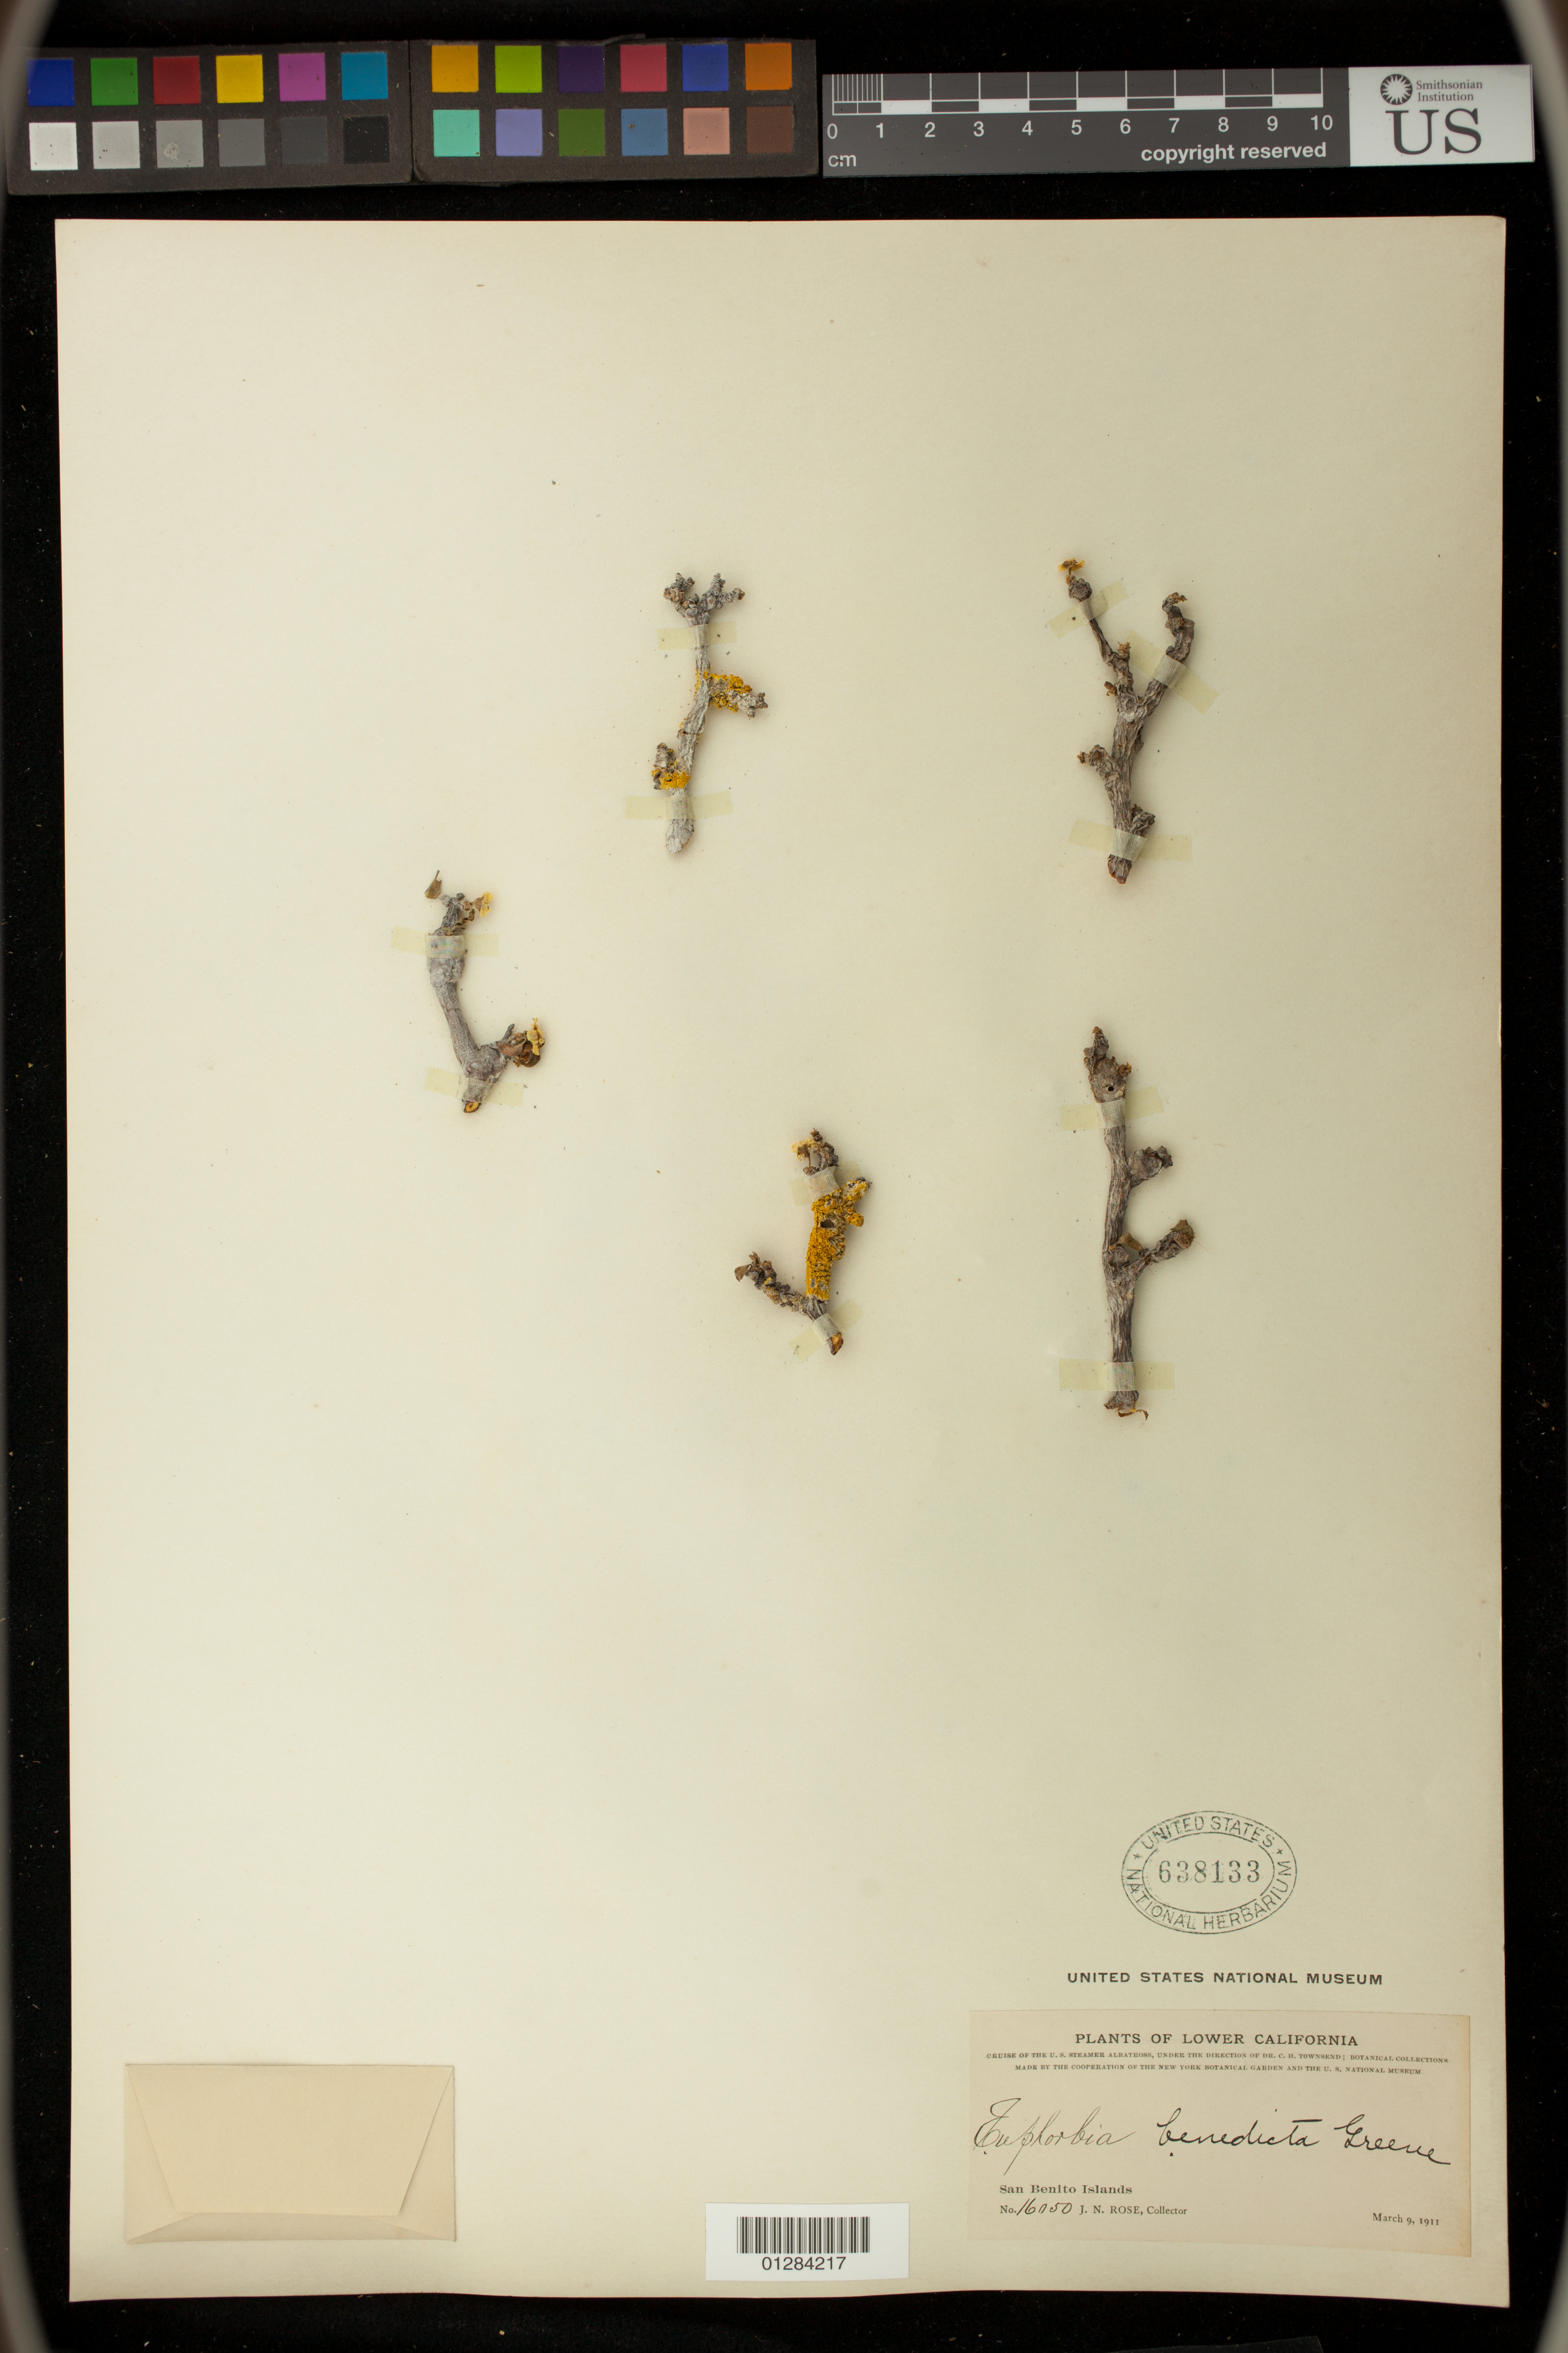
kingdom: Plantae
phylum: Tracheophyta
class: Magnoliopsida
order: Malpighiales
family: Euphorbiaceae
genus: Euphorbia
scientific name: Euphorbia misera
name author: Benth.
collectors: J. N. Rose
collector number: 16050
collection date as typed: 9 Mar 1911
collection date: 1911-03-09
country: Mexico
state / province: Baja California Norte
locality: San Benito Islands.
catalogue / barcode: US 638133